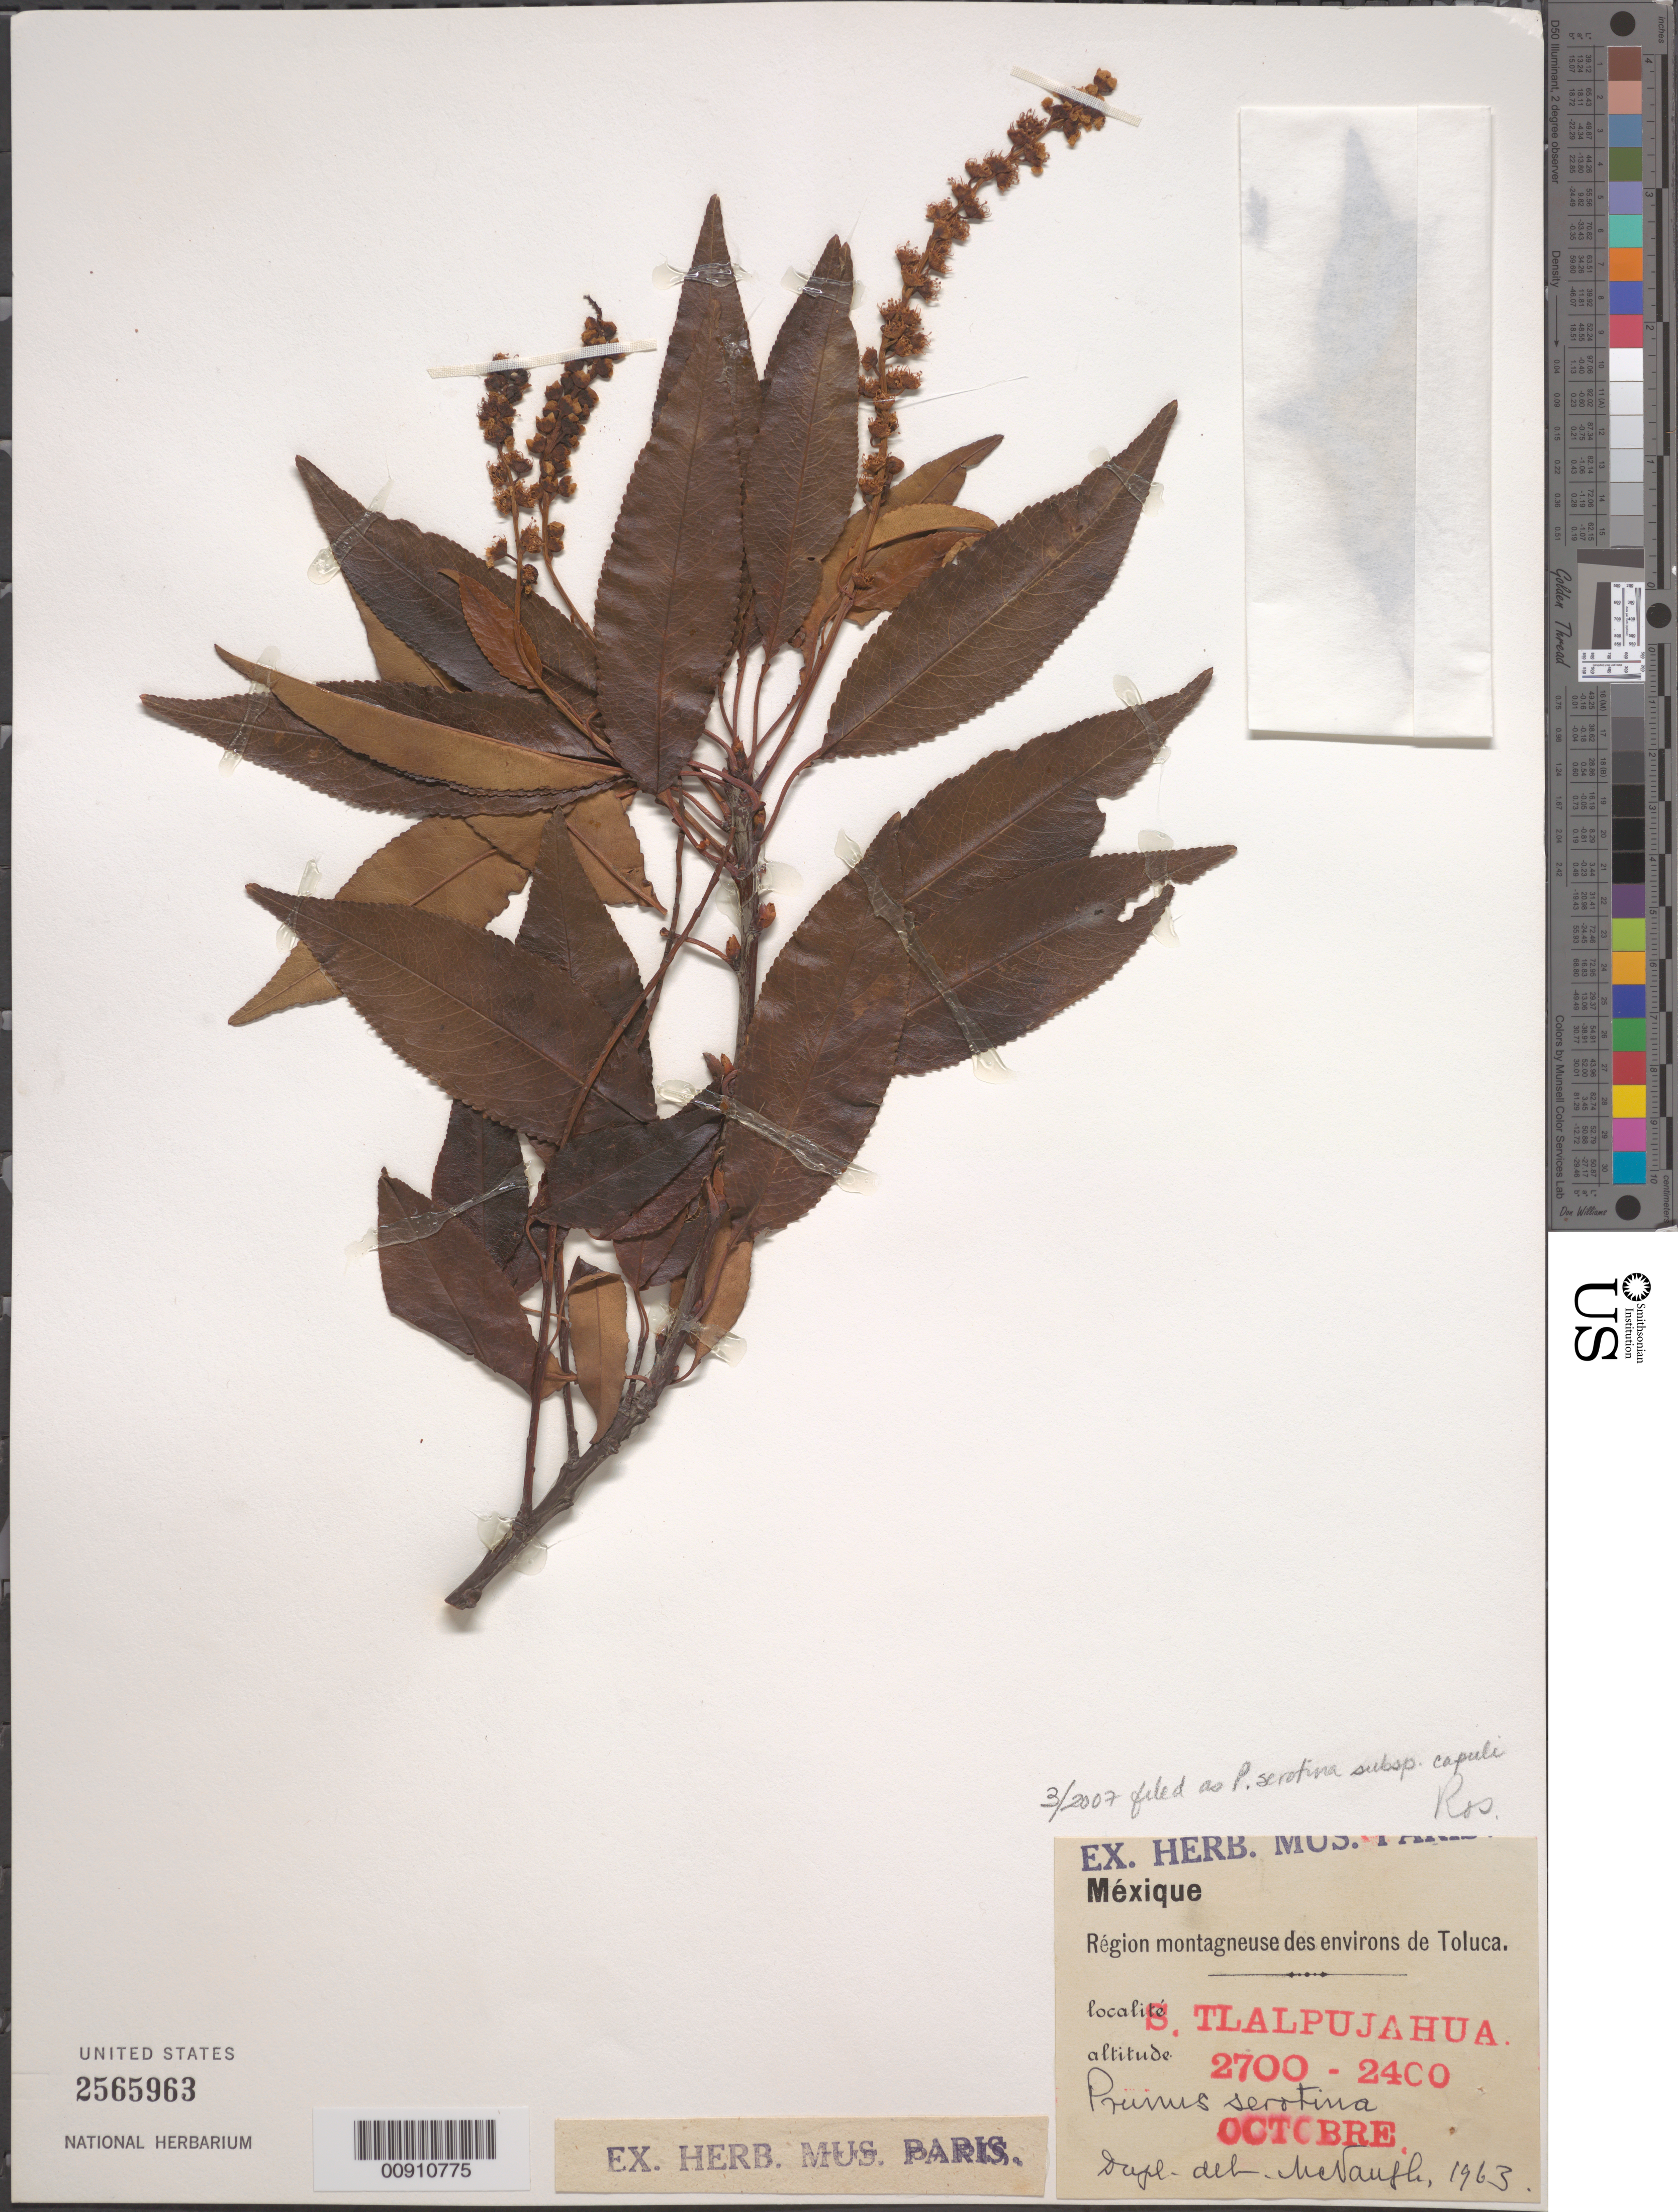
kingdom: Plantae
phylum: Tracheophyta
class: Magnoliopsida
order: Rosales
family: Rosaceae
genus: Prunus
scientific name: Prunus serotina var. salicifolia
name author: (Kunth) Koehne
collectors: ex herb. Mus. Paris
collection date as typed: Oct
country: Mexico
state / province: Michoacán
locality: S. Tlalpujahua environs de Toluca.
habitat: Région montagneuse.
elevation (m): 2700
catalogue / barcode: US 2565963